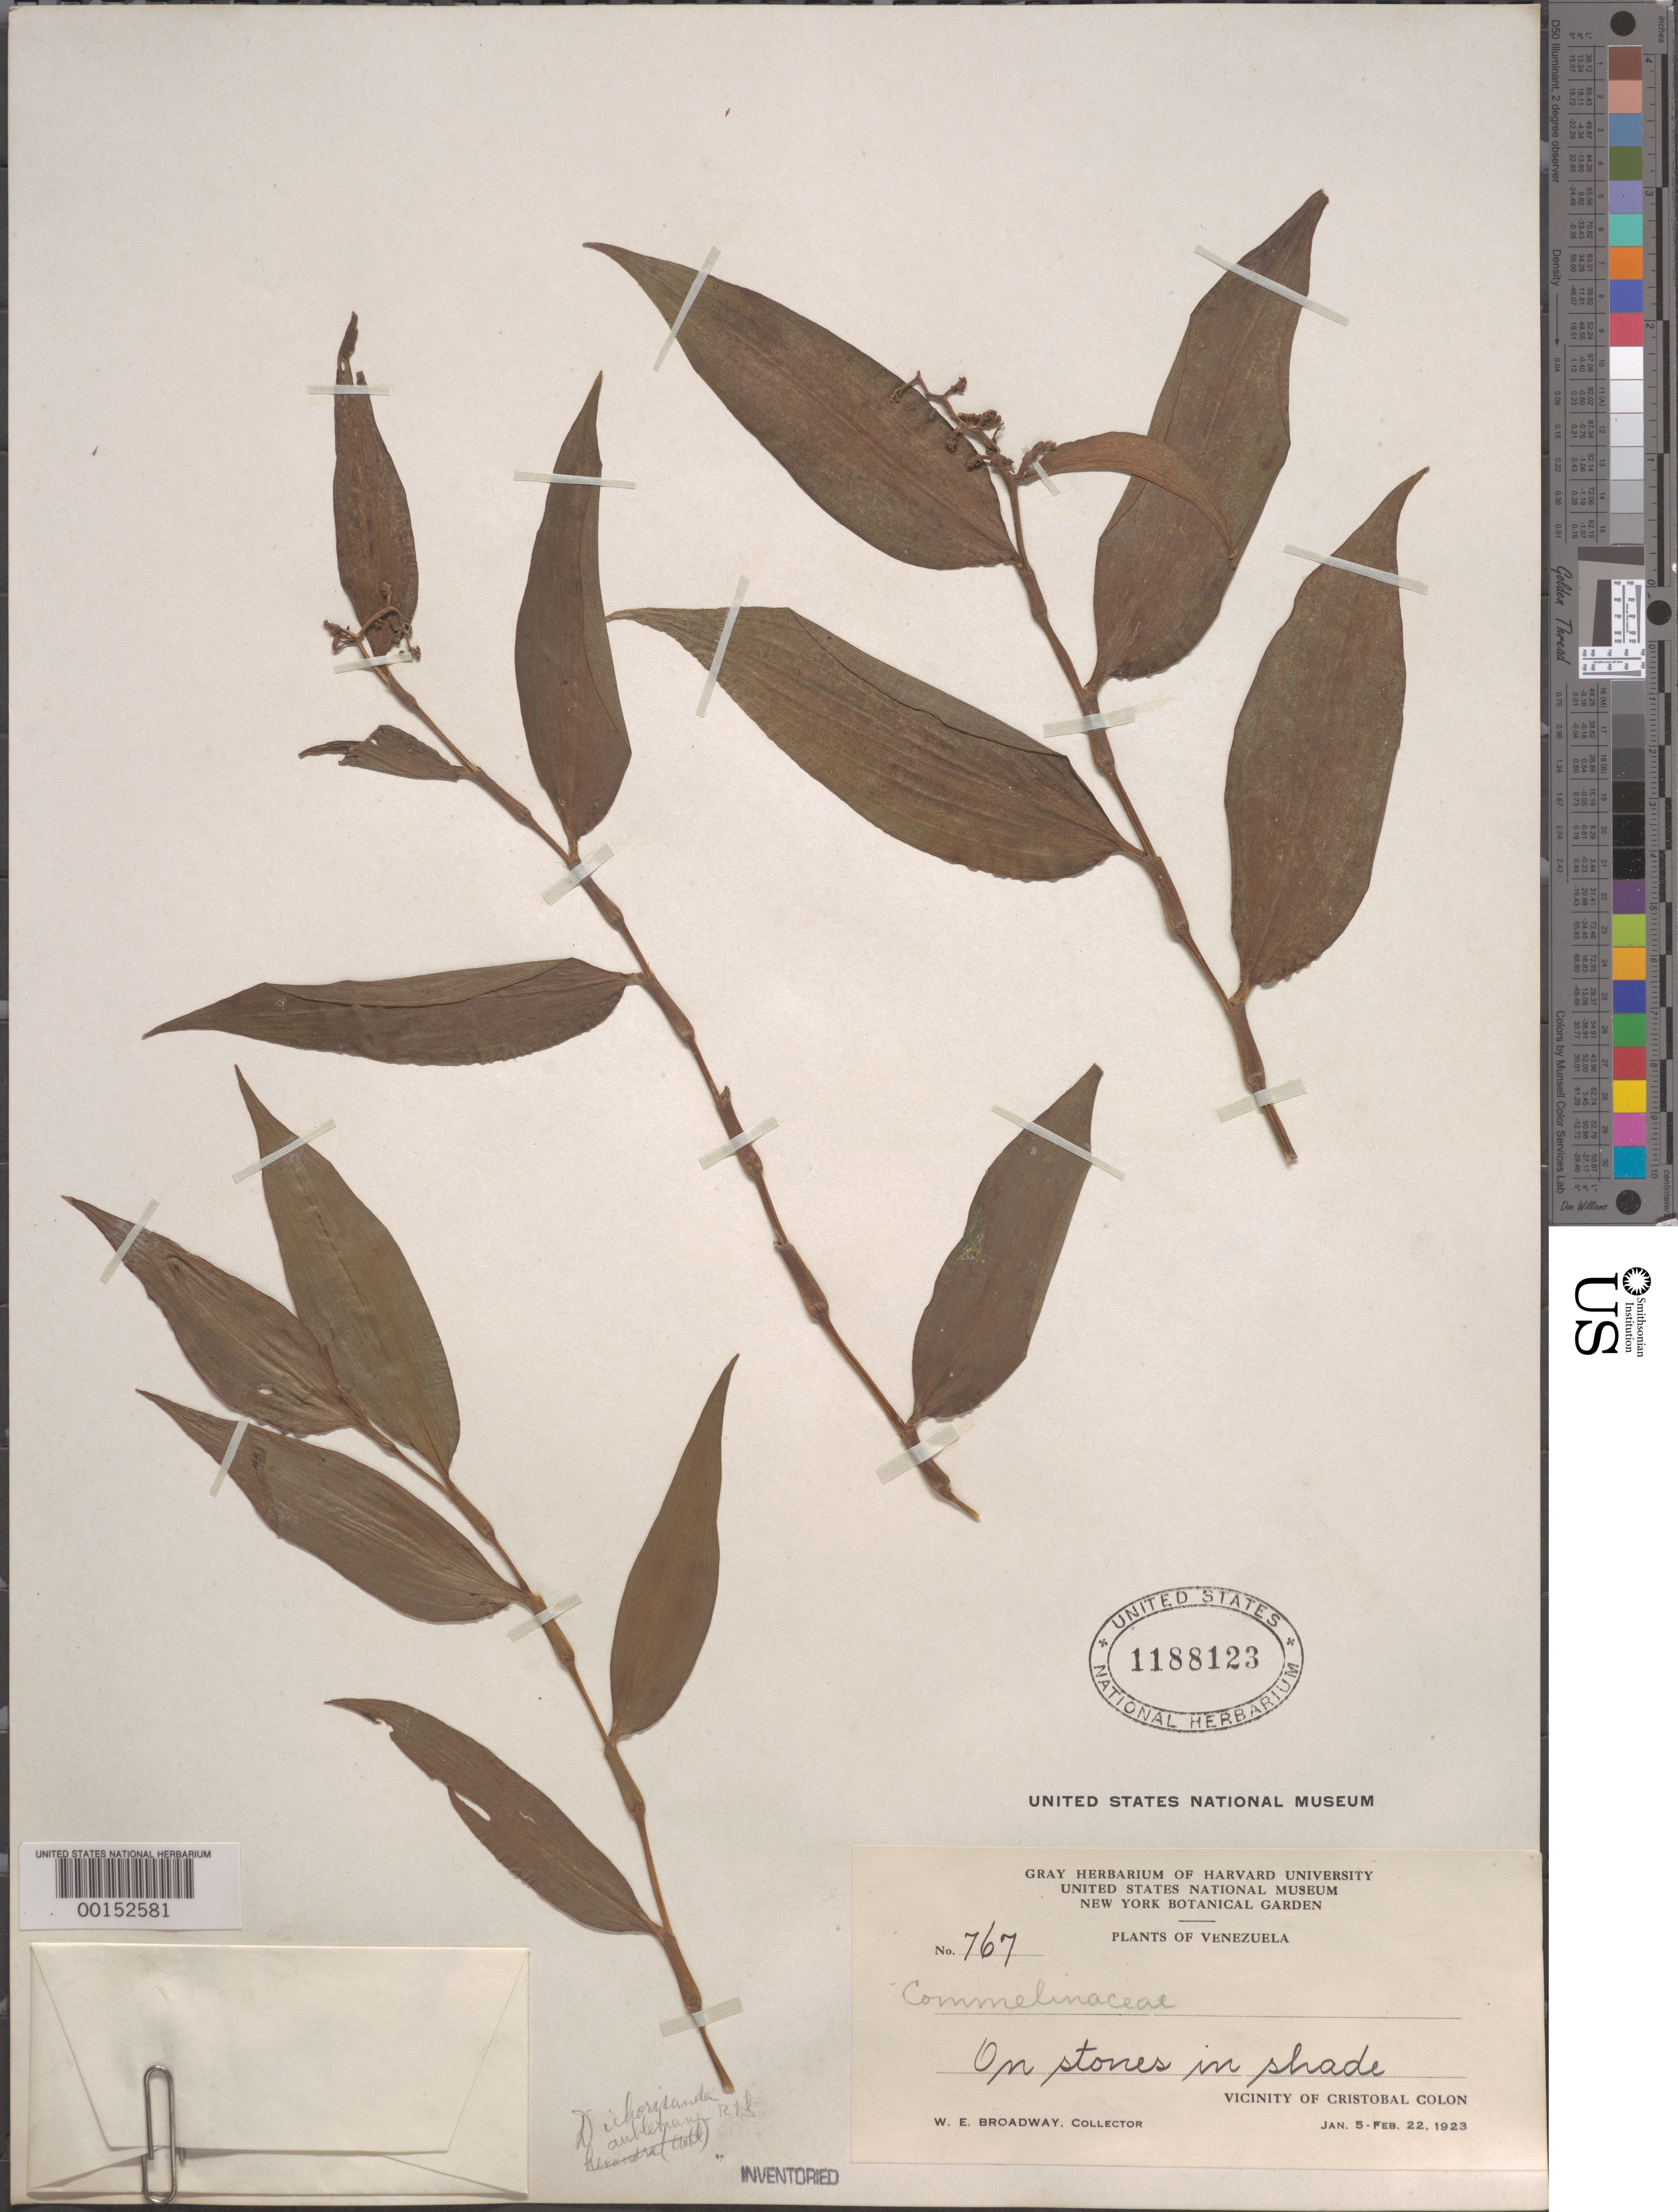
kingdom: Plantae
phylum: Tracheophyta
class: Liliopsida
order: Commelinales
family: Commelinaceae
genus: Dichorisandra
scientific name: Dichorisandra hexandra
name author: (Aubl.) Standl.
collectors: W. E. Broadway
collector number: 767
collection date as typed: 05 Jan 1923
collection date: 1923-01-05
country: Venezuela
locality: Cristobal colon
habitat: Shaded stones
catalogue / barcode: US 1188123